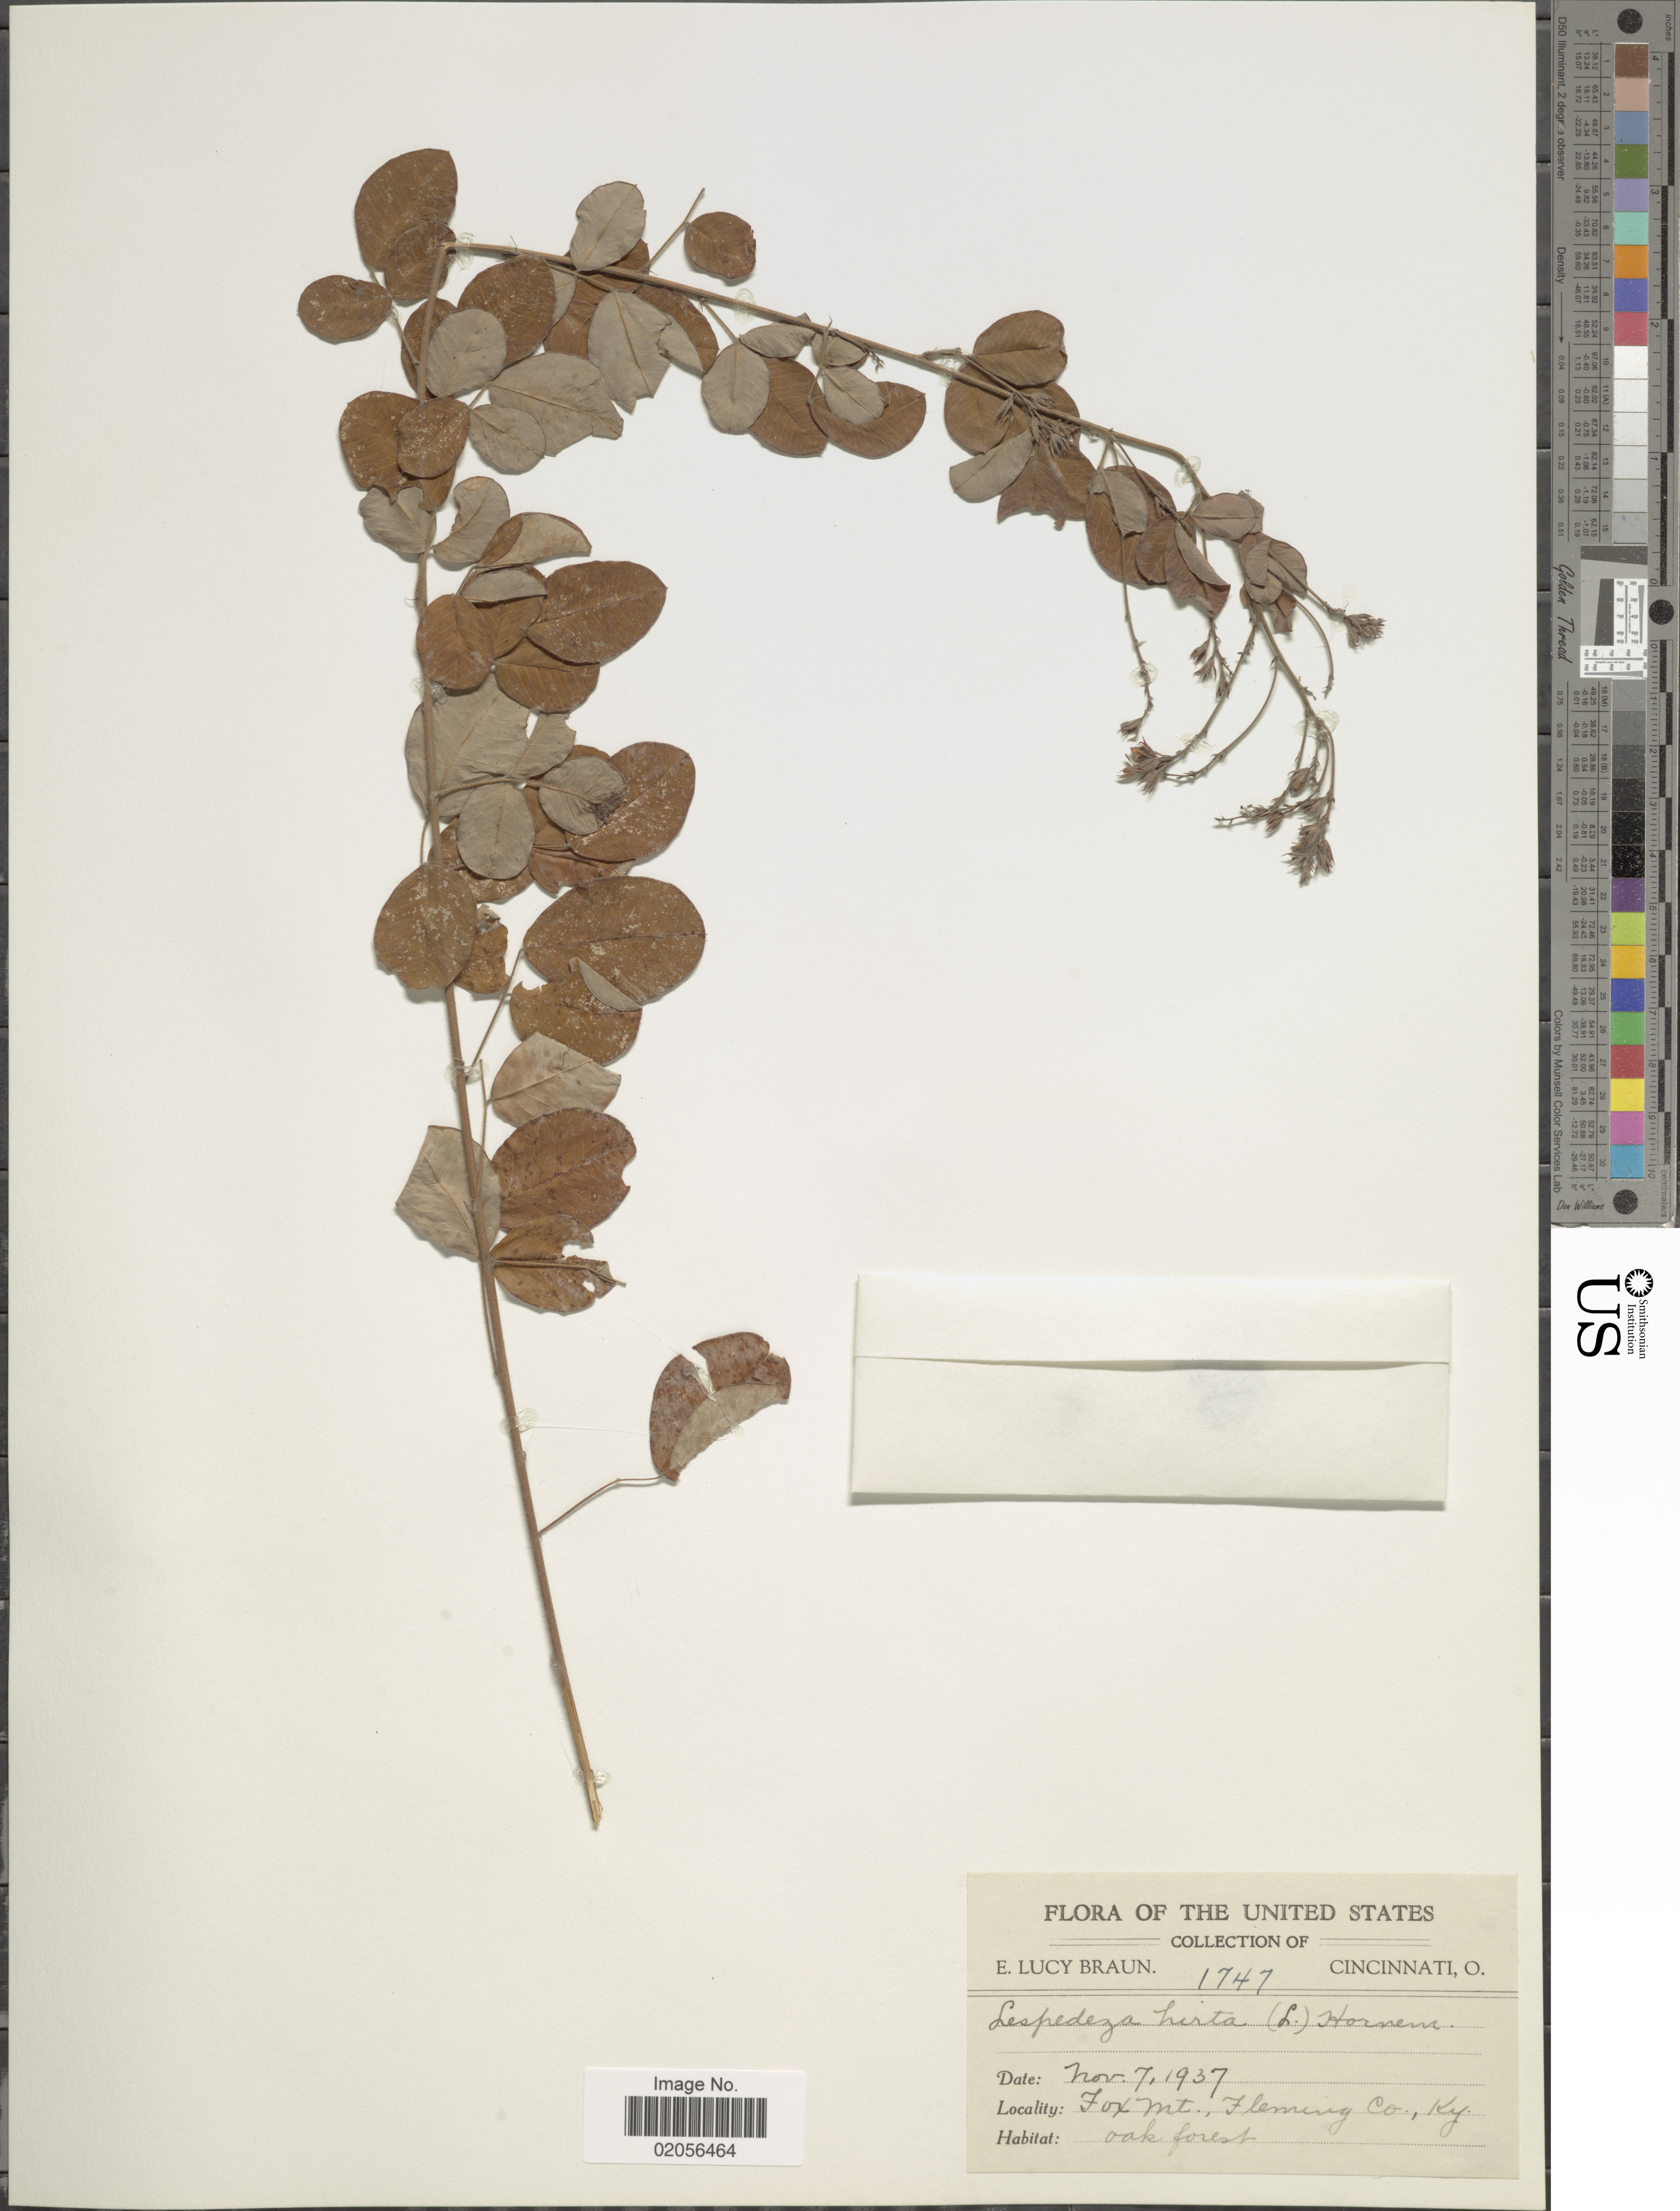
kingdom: Plantae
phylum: Tracheophyta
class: Magnoliopsida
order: Fabales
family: Fabaceae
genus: Lespedeza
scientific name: Lespedeza hirta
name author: (L.) Hornem.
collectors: E. L. Braun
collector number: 1747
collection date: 1937-11-07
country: United States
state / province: Kentucky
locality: Fox Mt., Fleming Co., oak forest